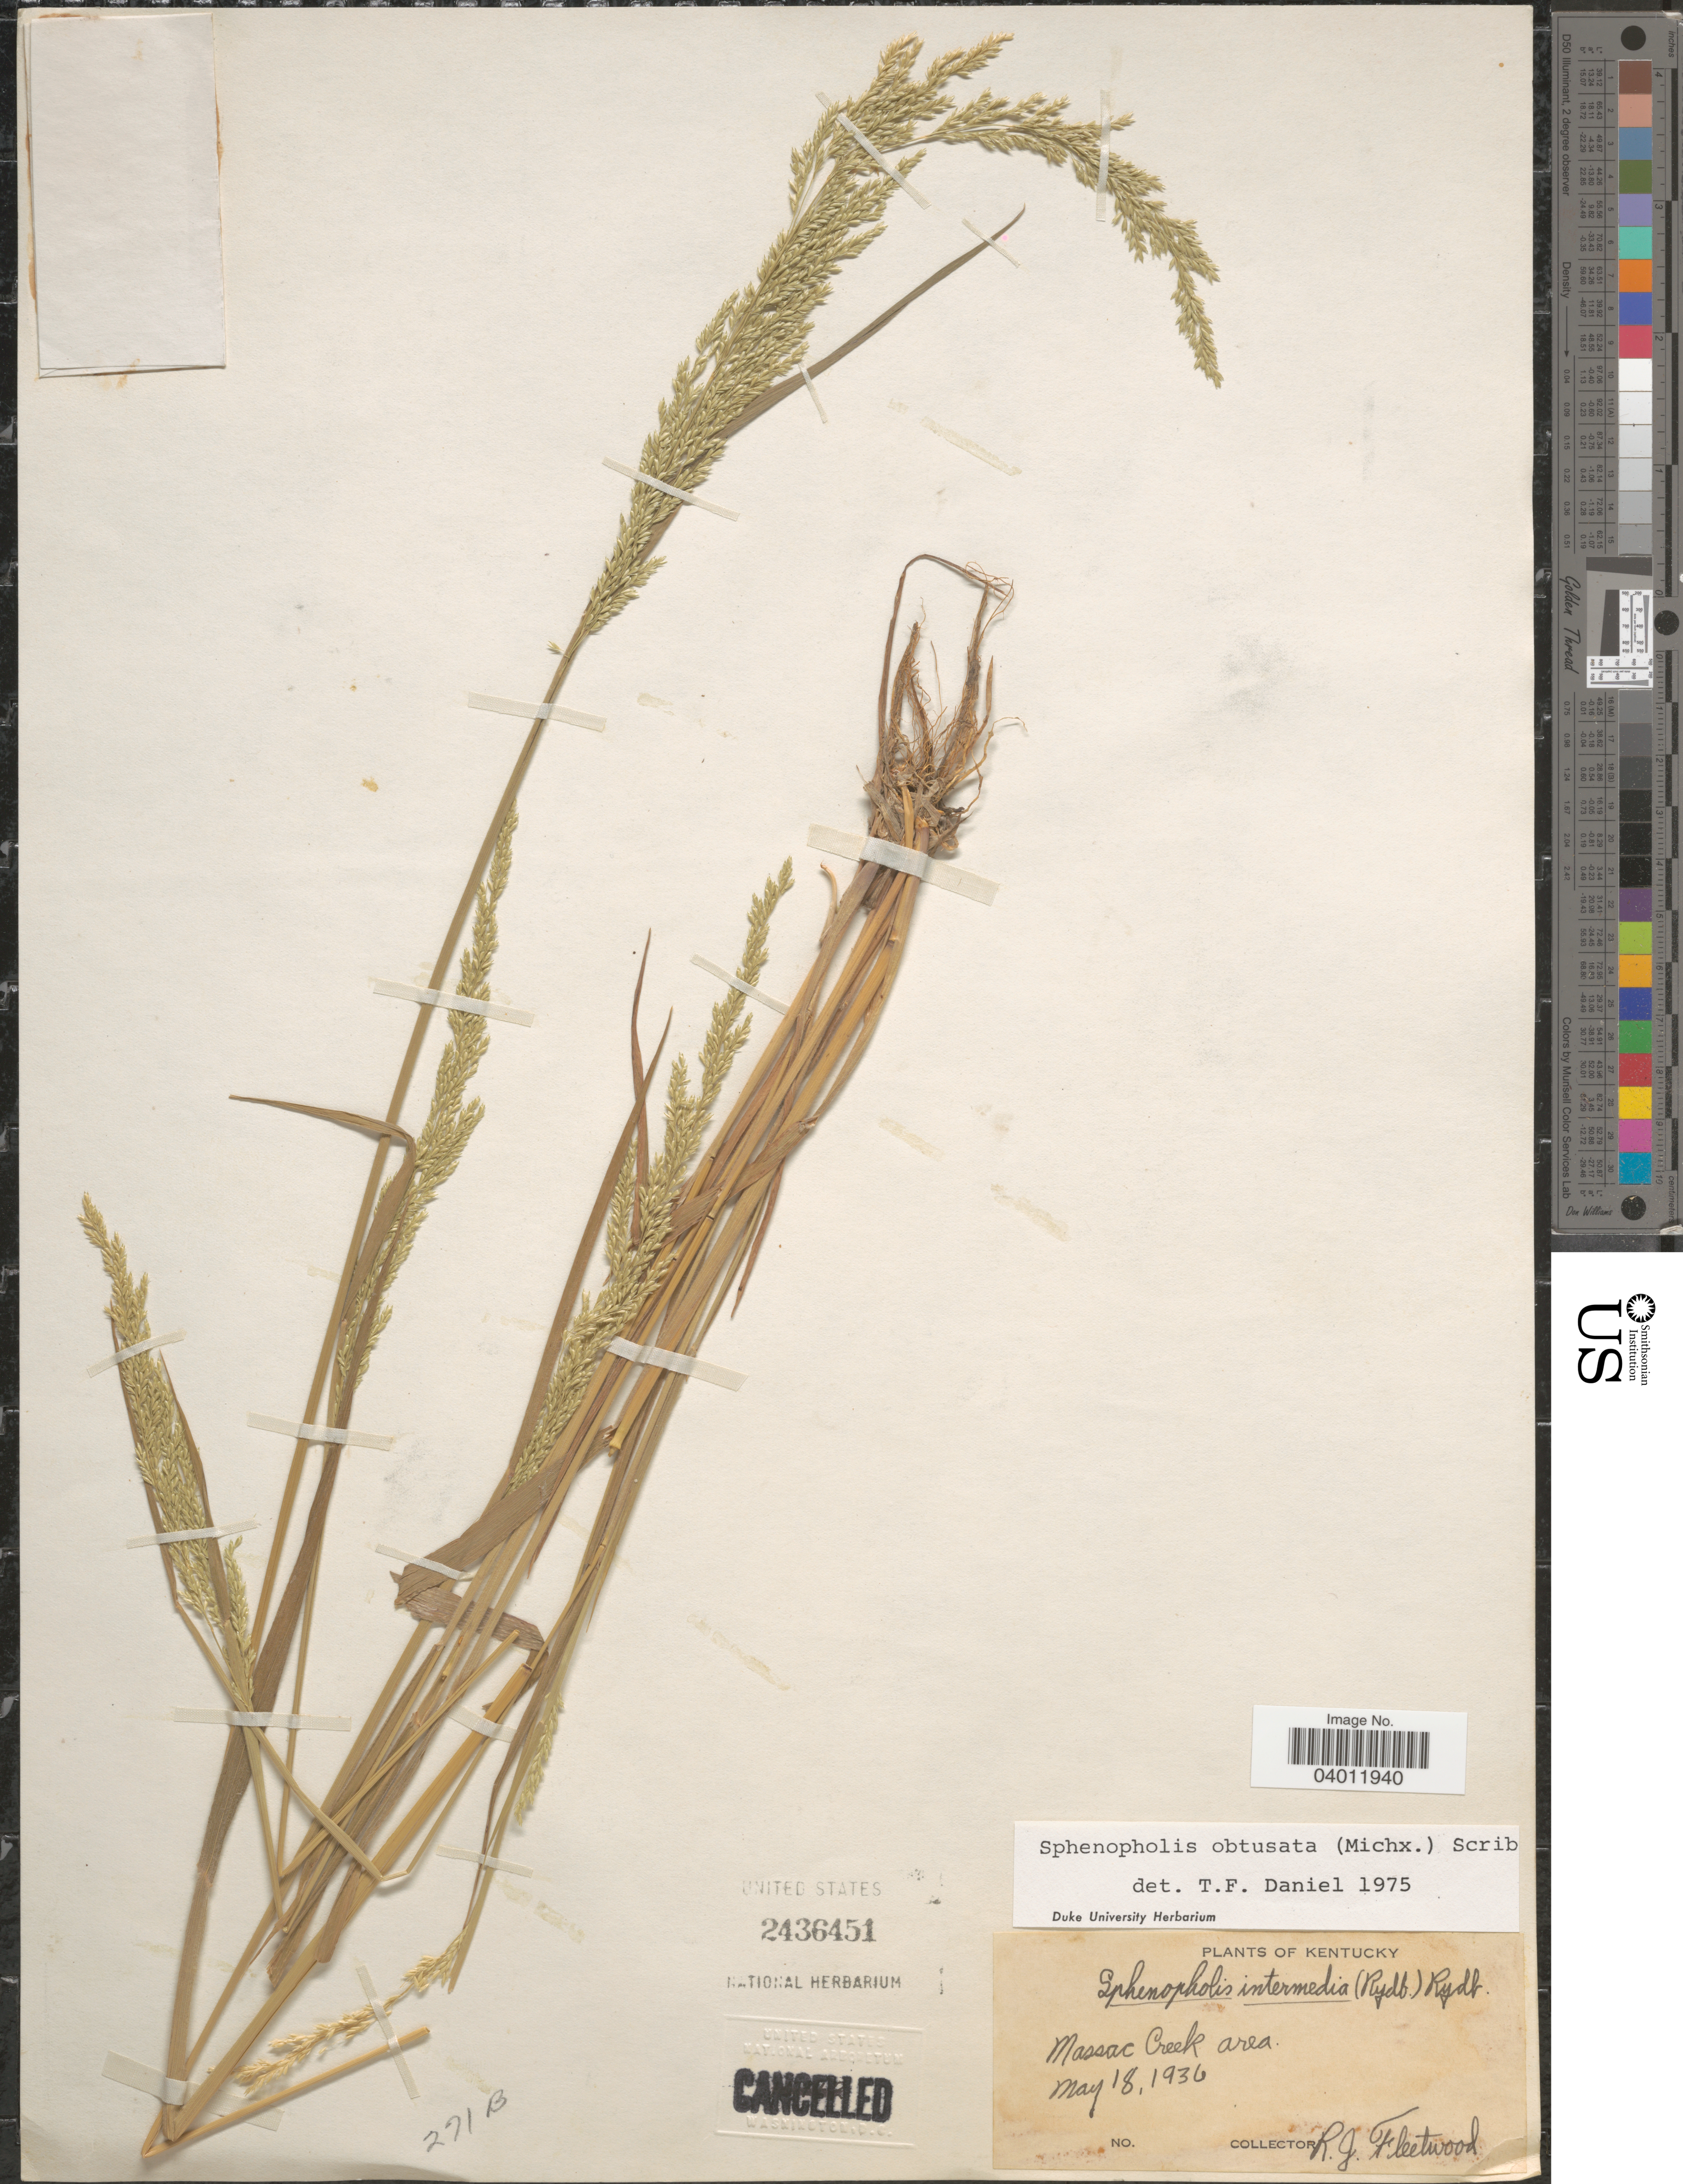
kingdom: Plantae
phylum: Tracheophyta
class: Liliopsida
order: Poales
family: Poaceae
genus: Sphenopholis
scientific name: Sphenopholis obtusata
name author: (Michx.) Scribn.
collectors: R. J. Fleetwood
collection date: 1936-05-18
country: United States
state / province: Kentucky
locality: Massac Creek area.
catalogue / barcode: US 2436451